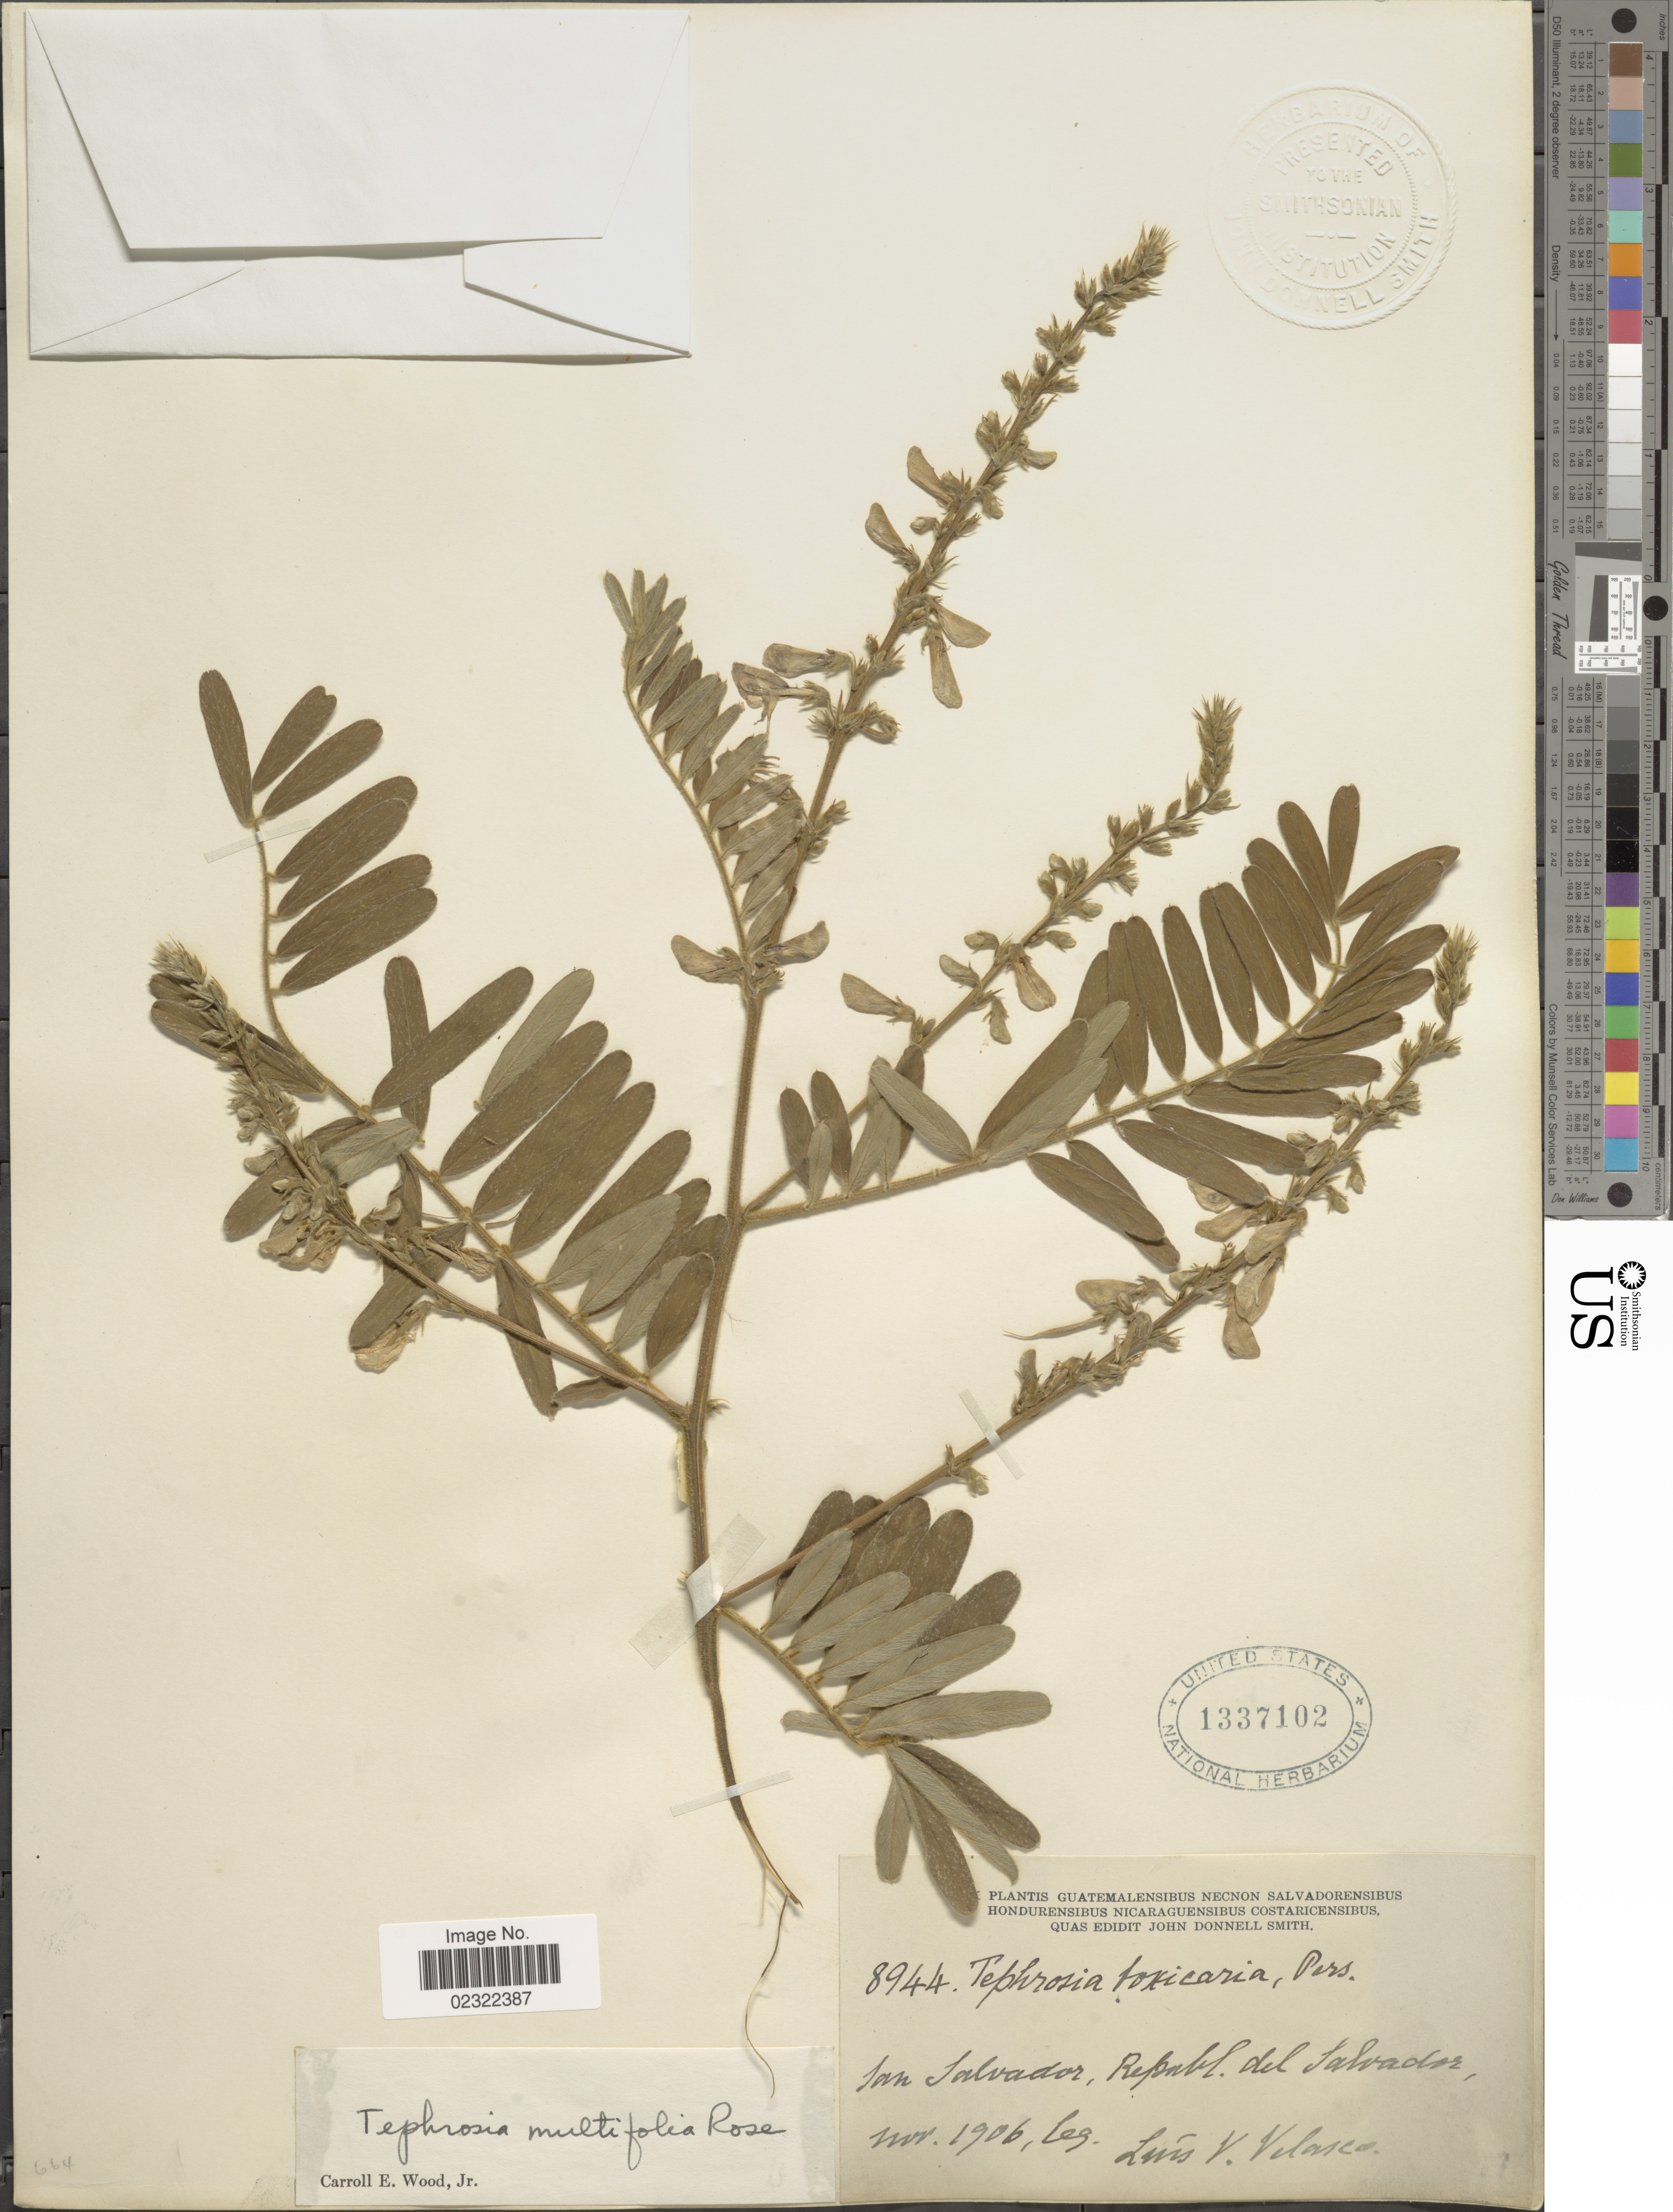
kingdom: Plantae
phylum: Tracheophyta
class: Magnoliopsida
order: Fabales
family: Fabaceae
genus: Tephrosia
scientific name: Tephrosia multifolia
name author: Rose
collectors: L. Velasco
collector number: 8944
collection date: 1906-11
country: El Salvador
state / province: San Salvador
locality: San Salvador, Republ. del Salvador.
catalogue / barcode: US 1337102